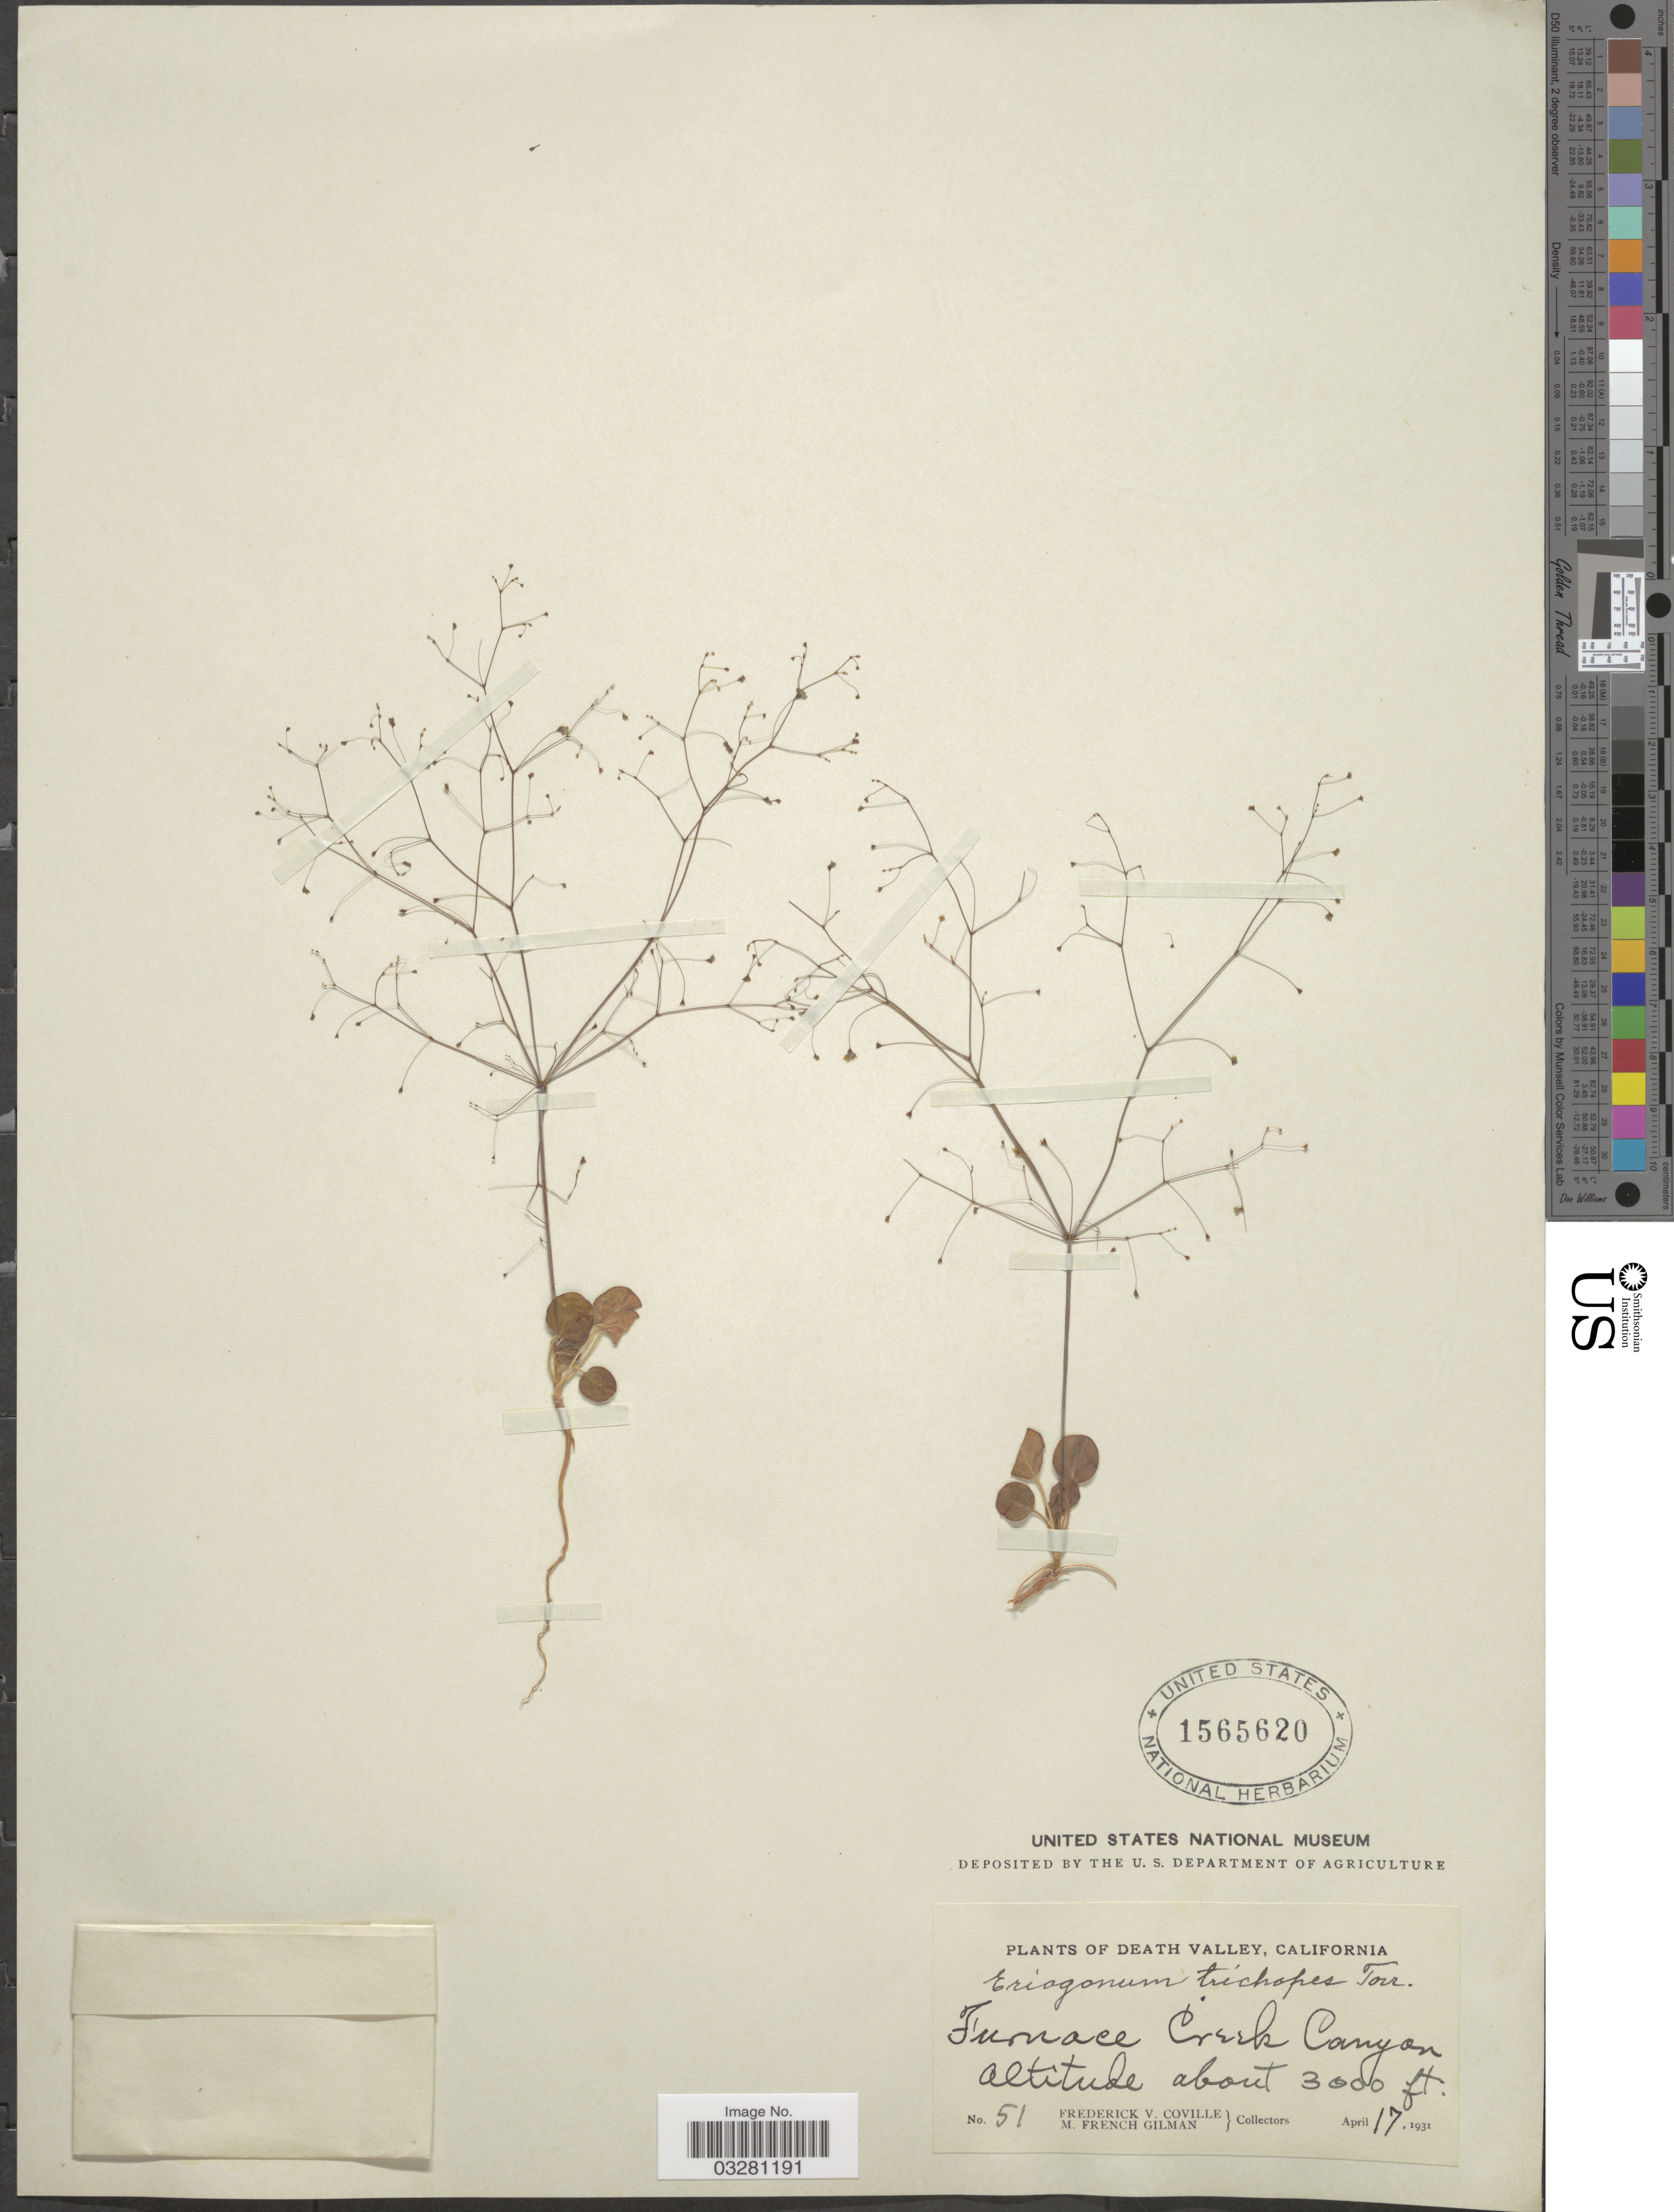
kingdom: Plantae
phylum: Tracheophyta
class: Magnoliopsida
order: Caryophyllales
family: Polygonaceae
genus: Eriogonum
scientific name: Eriogonum trichopes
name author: Torr.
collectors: F. V. Coville & M. F. Gilman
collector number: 51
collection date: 1931-04-17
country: United States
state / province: California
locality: Death Valley. Furnace Creek Canyon.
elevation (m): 914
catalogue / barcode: US 1565620